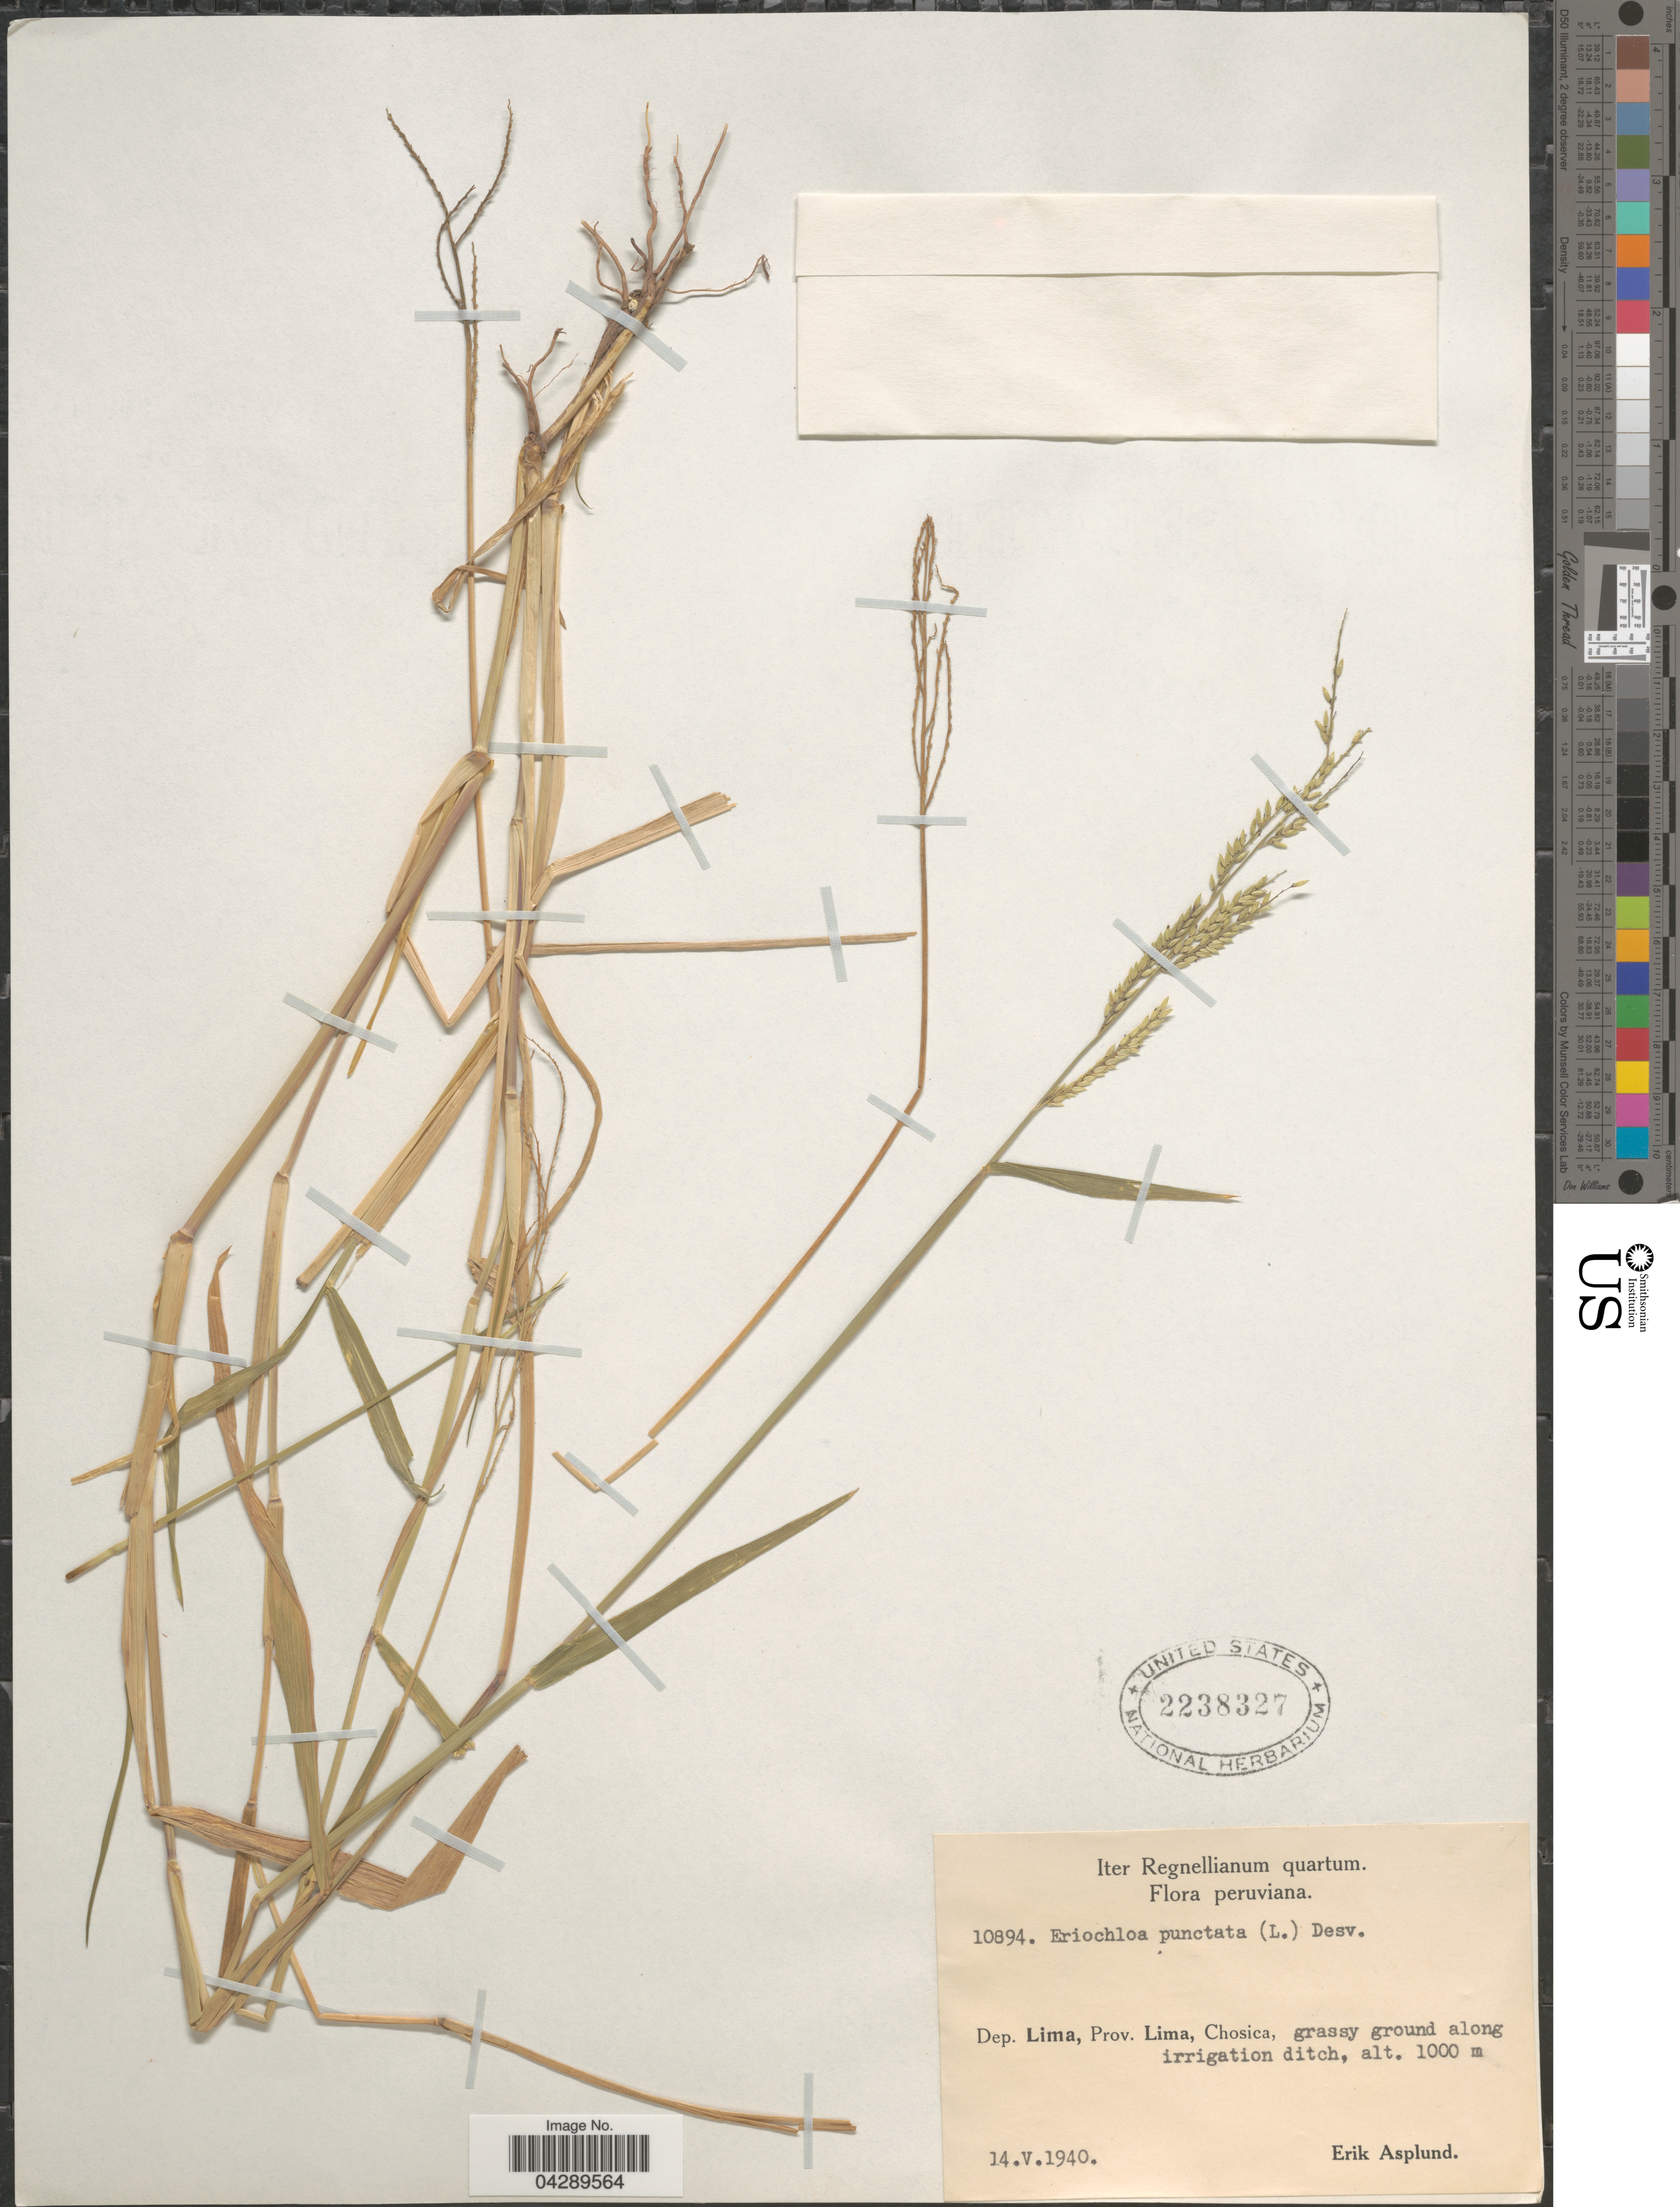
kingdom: Plantae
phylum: Tracheophyta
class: Liliopsida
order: Poales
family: Poaceae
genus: Eriochloa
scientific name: Eriochloa punctata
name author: (L.) Desv. ex Ham.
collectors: E. Asplund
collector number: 10894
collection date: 1940-05-14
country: Peru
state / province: Lima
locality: Iter Regnellianum quartum. Peruviana. Dep. Lima, Chosica.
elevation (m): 1000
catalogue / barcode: US 2238327